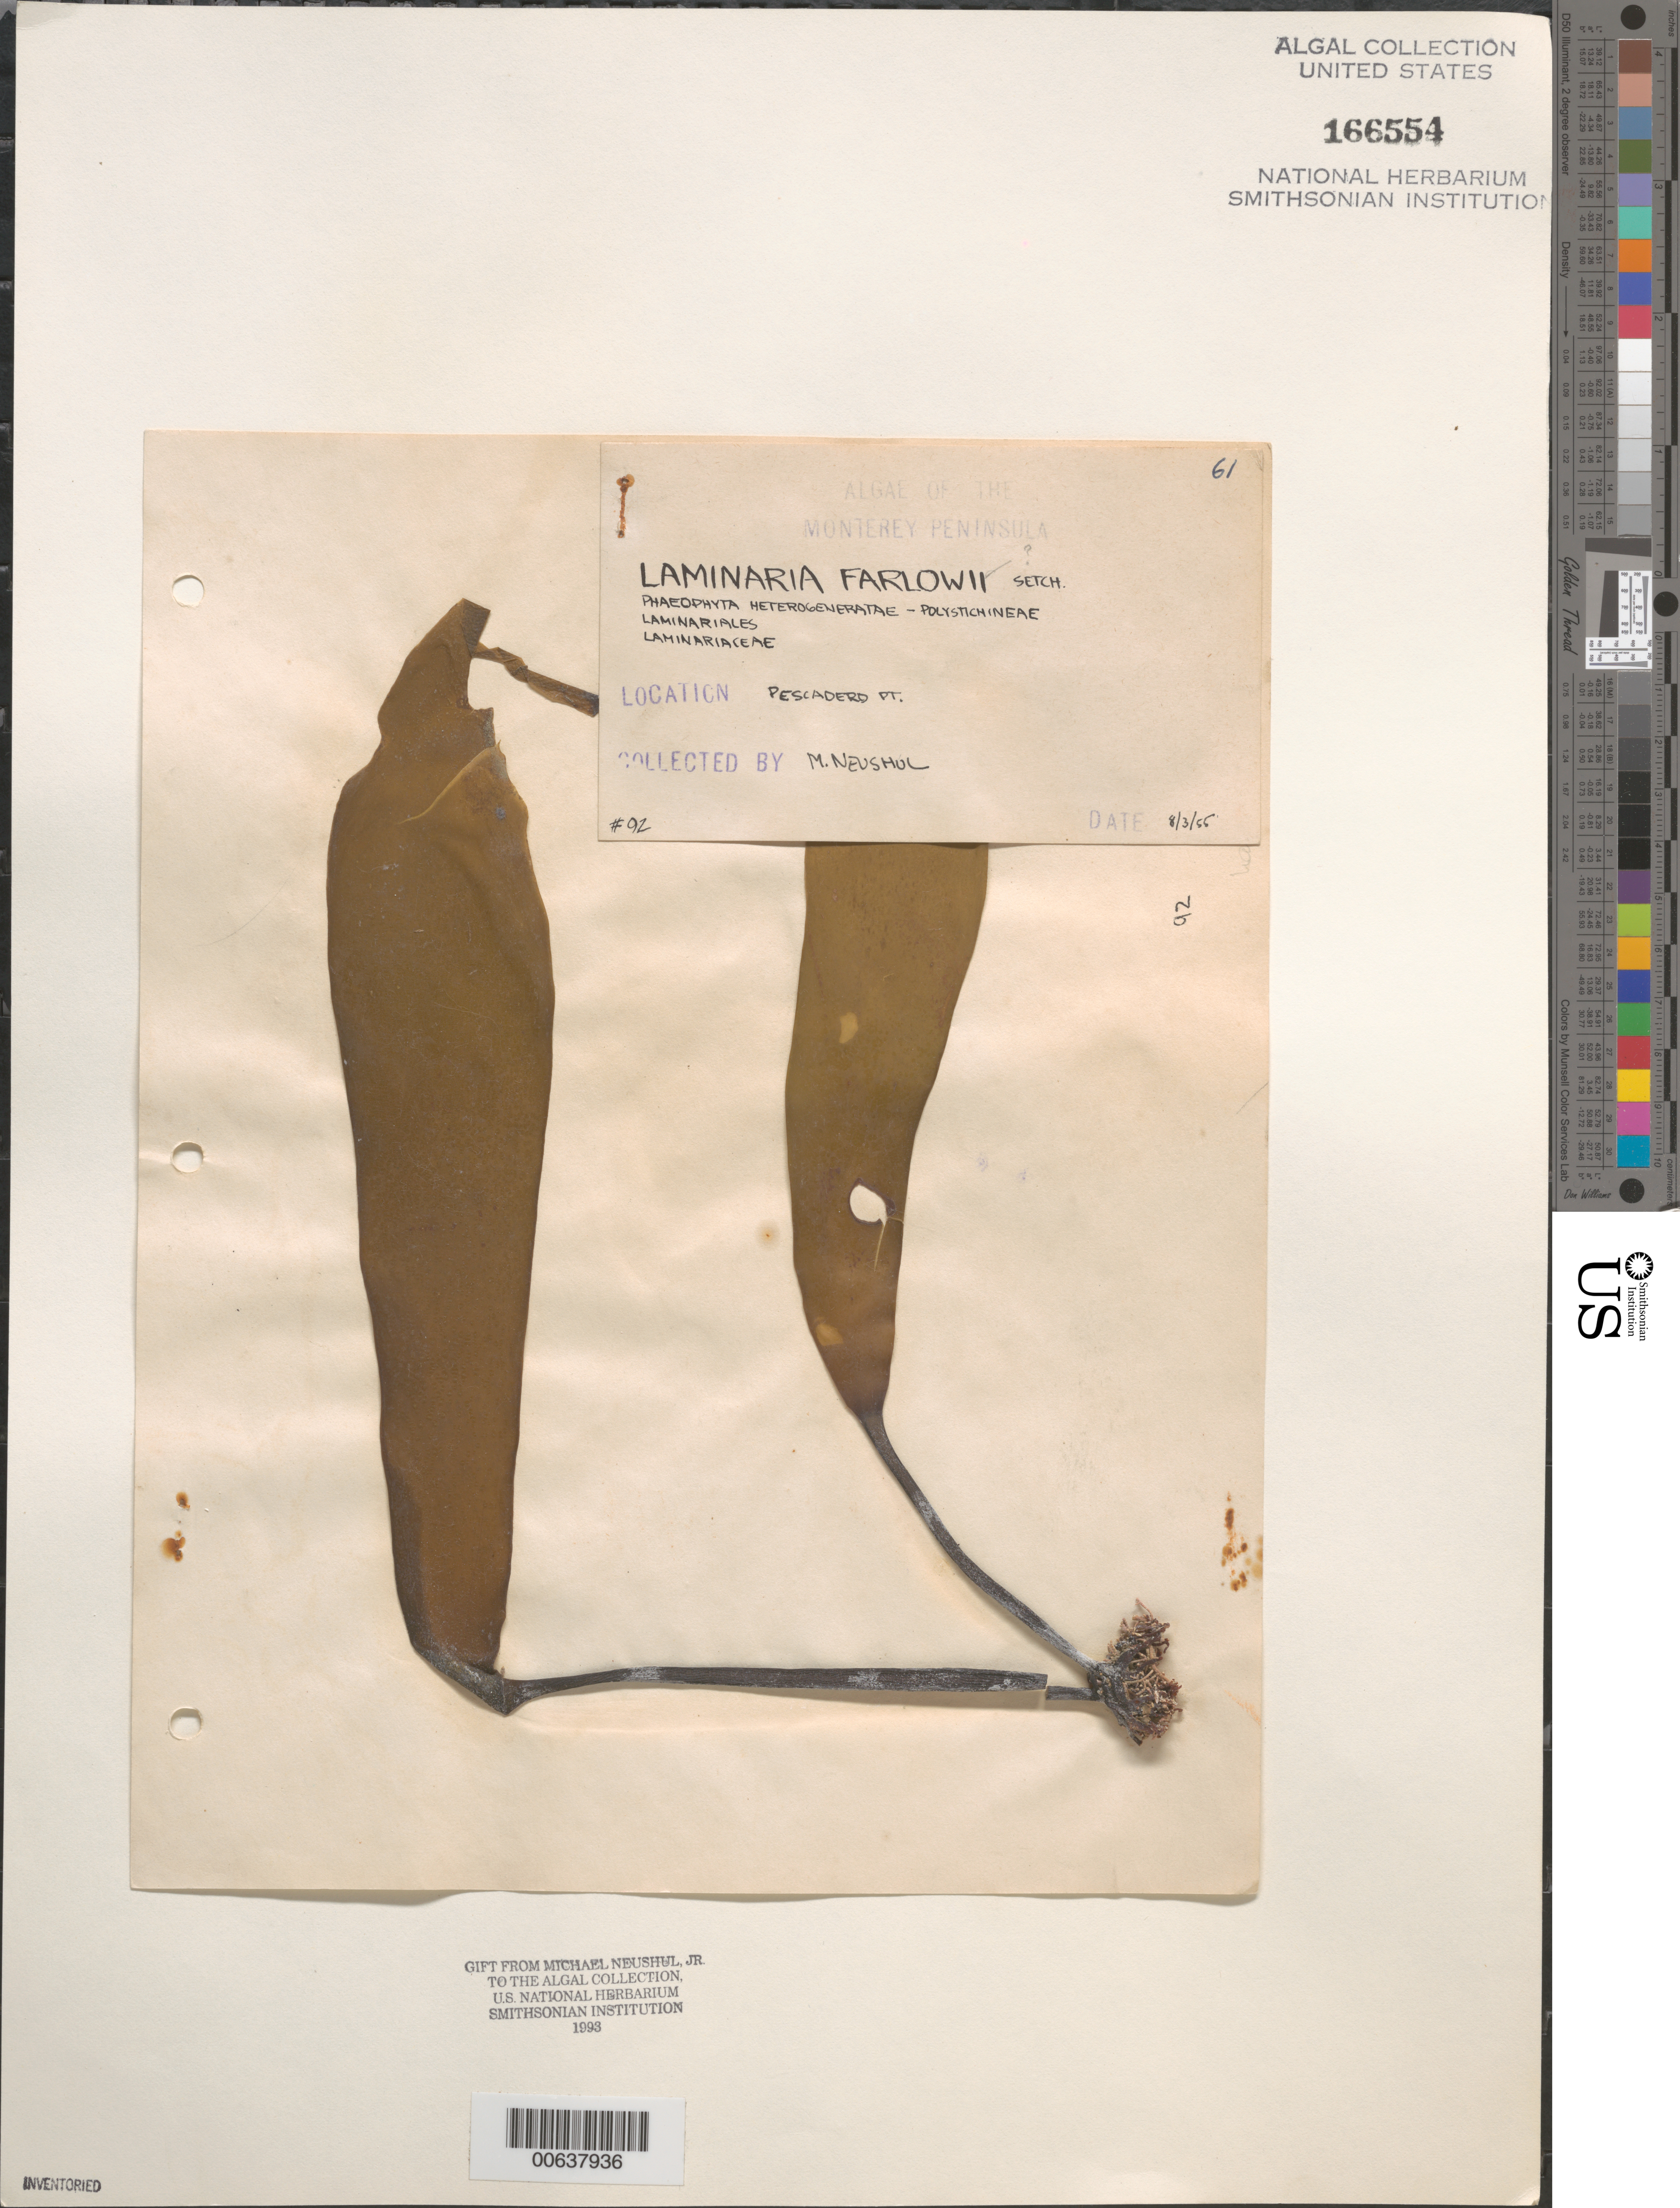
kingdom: Chromista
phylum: Ochrophyta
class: Phaeophyceae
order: Laminariales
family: Laminariaceae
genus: Laminaria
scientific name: Laminaria farlowii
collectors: M. Neushul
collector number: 92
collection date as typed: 03 Aug 1955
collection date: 1955-08-03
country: United States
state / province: California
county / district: Monterey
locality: Pescadero Point, Monterey Peninsula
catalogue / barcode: US 166554